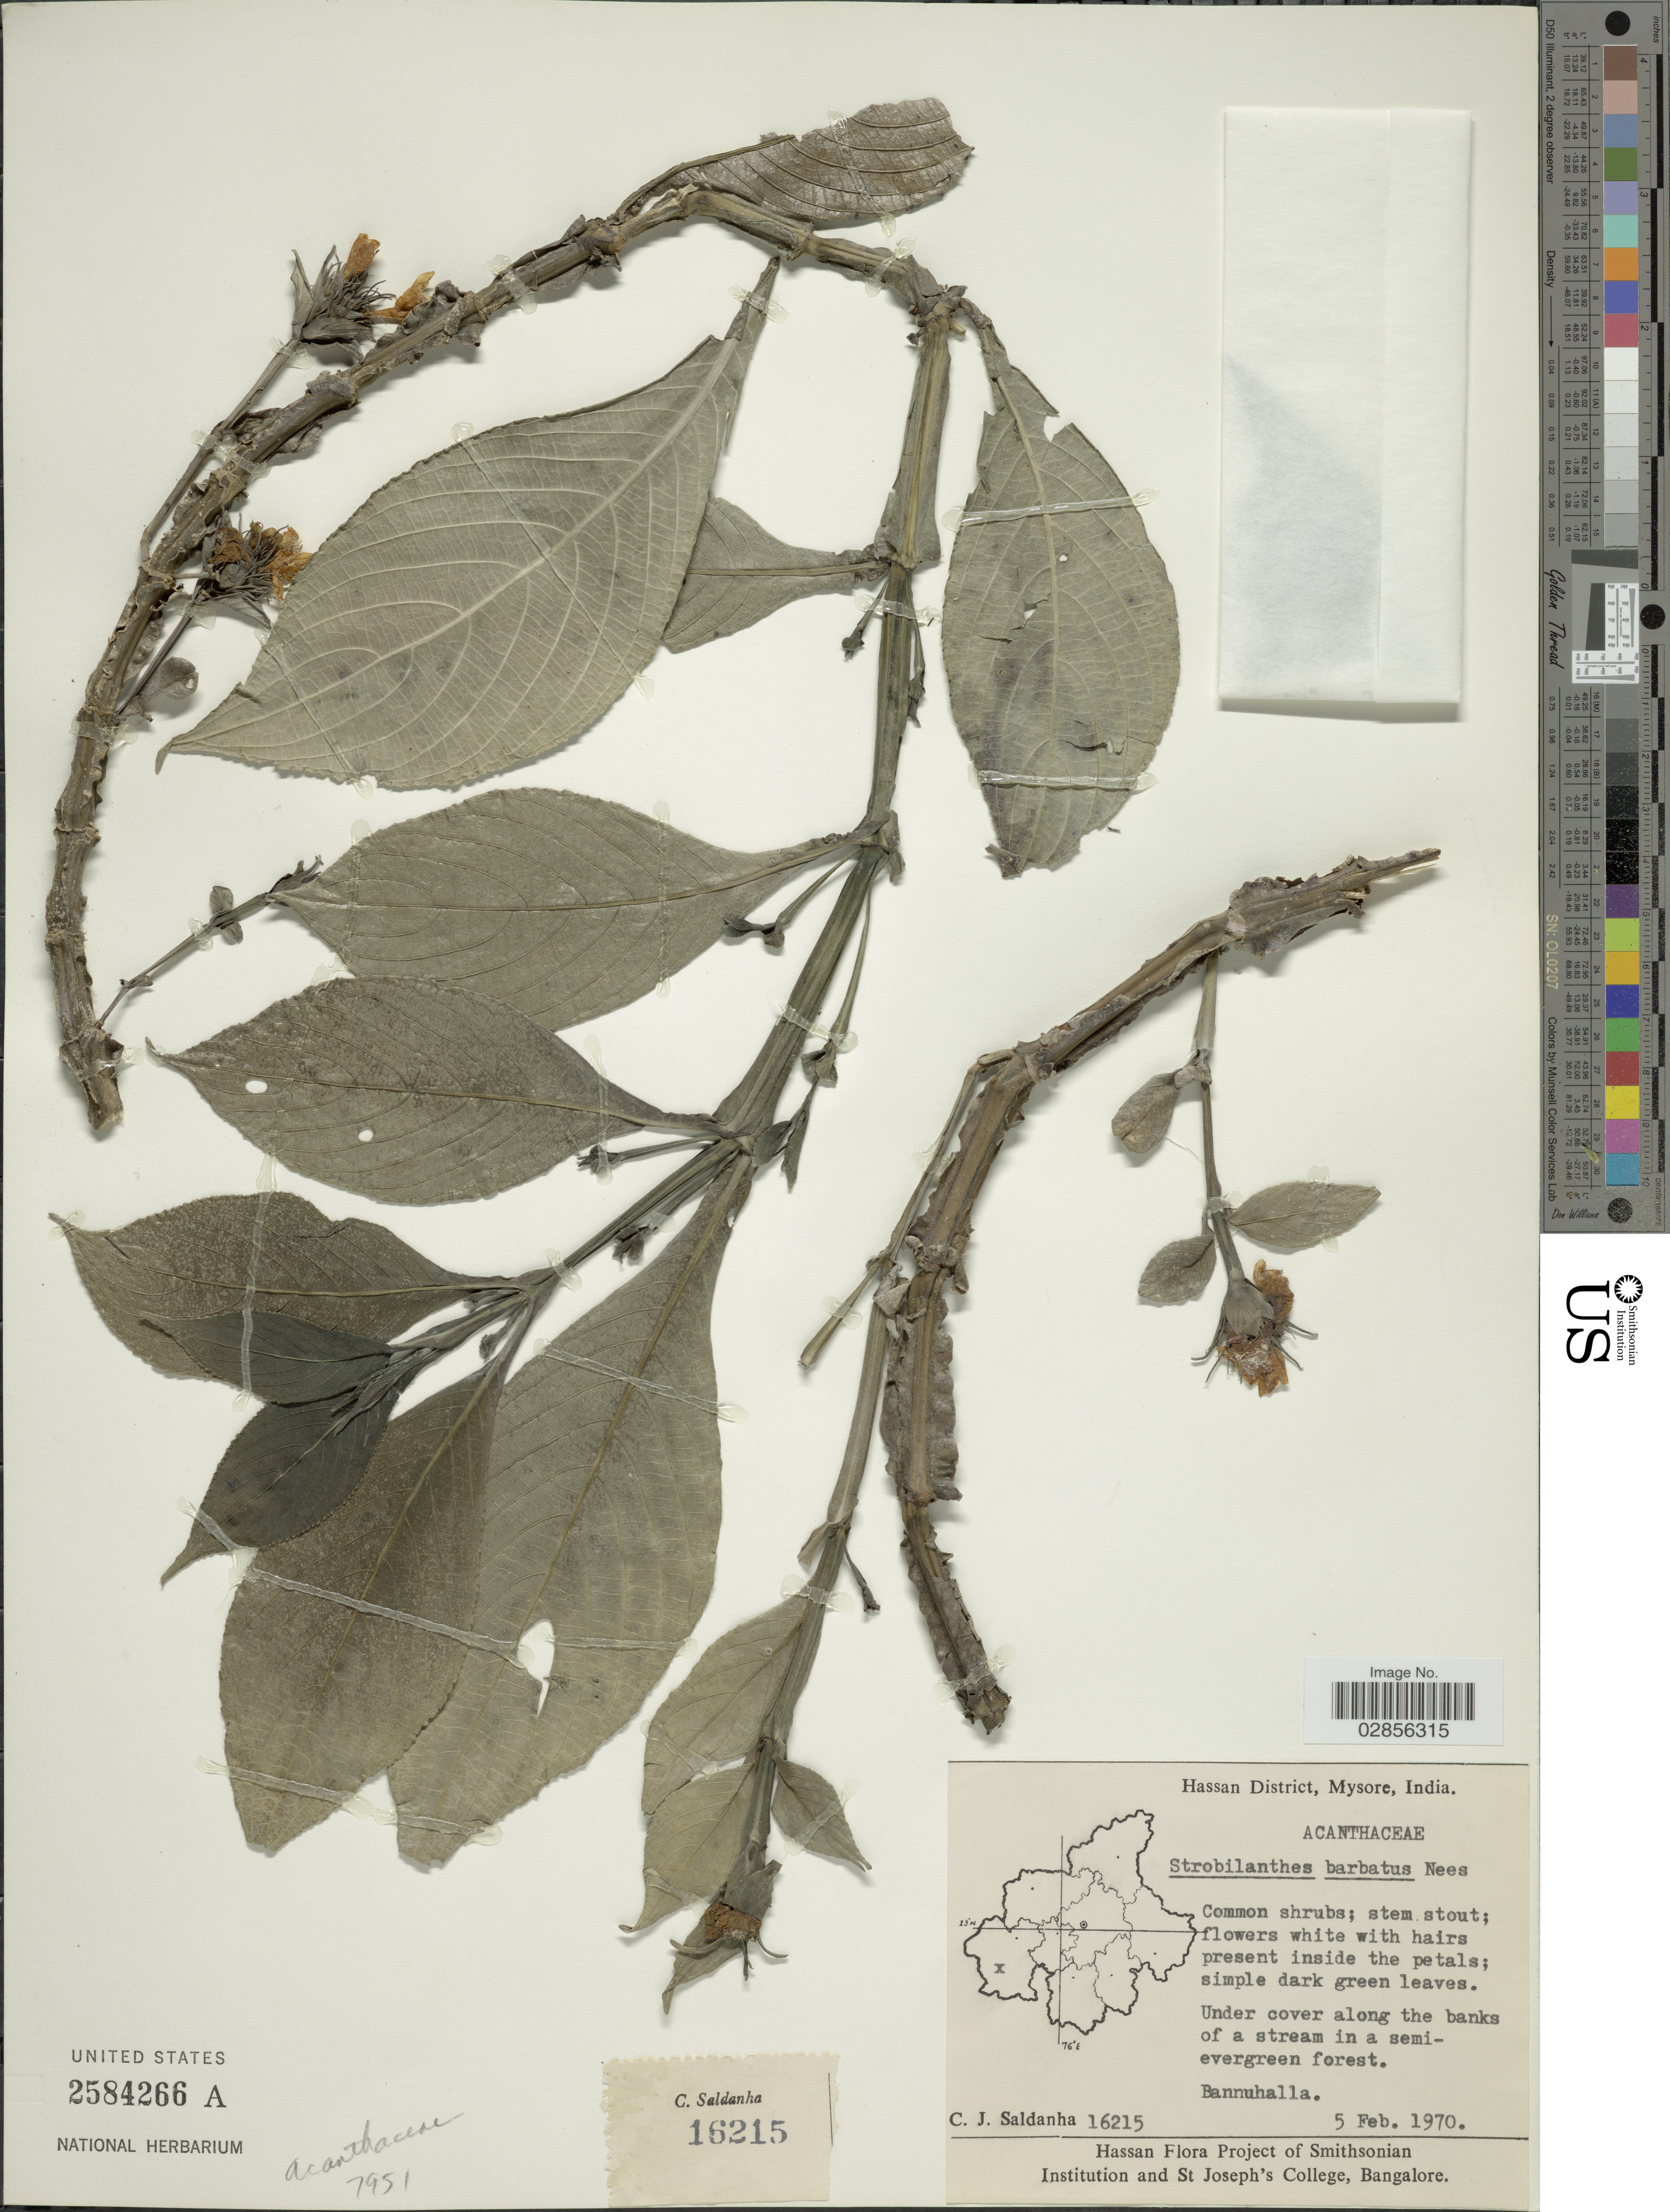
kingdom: Plantae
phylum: Tracheophyta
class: Magnoliopsida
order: Lamiales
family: Acanthaceae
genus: Strobilanthes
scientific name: Strobilanthes barbata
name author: Nees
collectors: C. J. Saldanha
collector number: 16215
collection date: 1970-02-05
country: India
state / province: Karnataka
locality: Hassan District, Mysore. Bannuhalla.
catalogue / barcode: US 2584266A